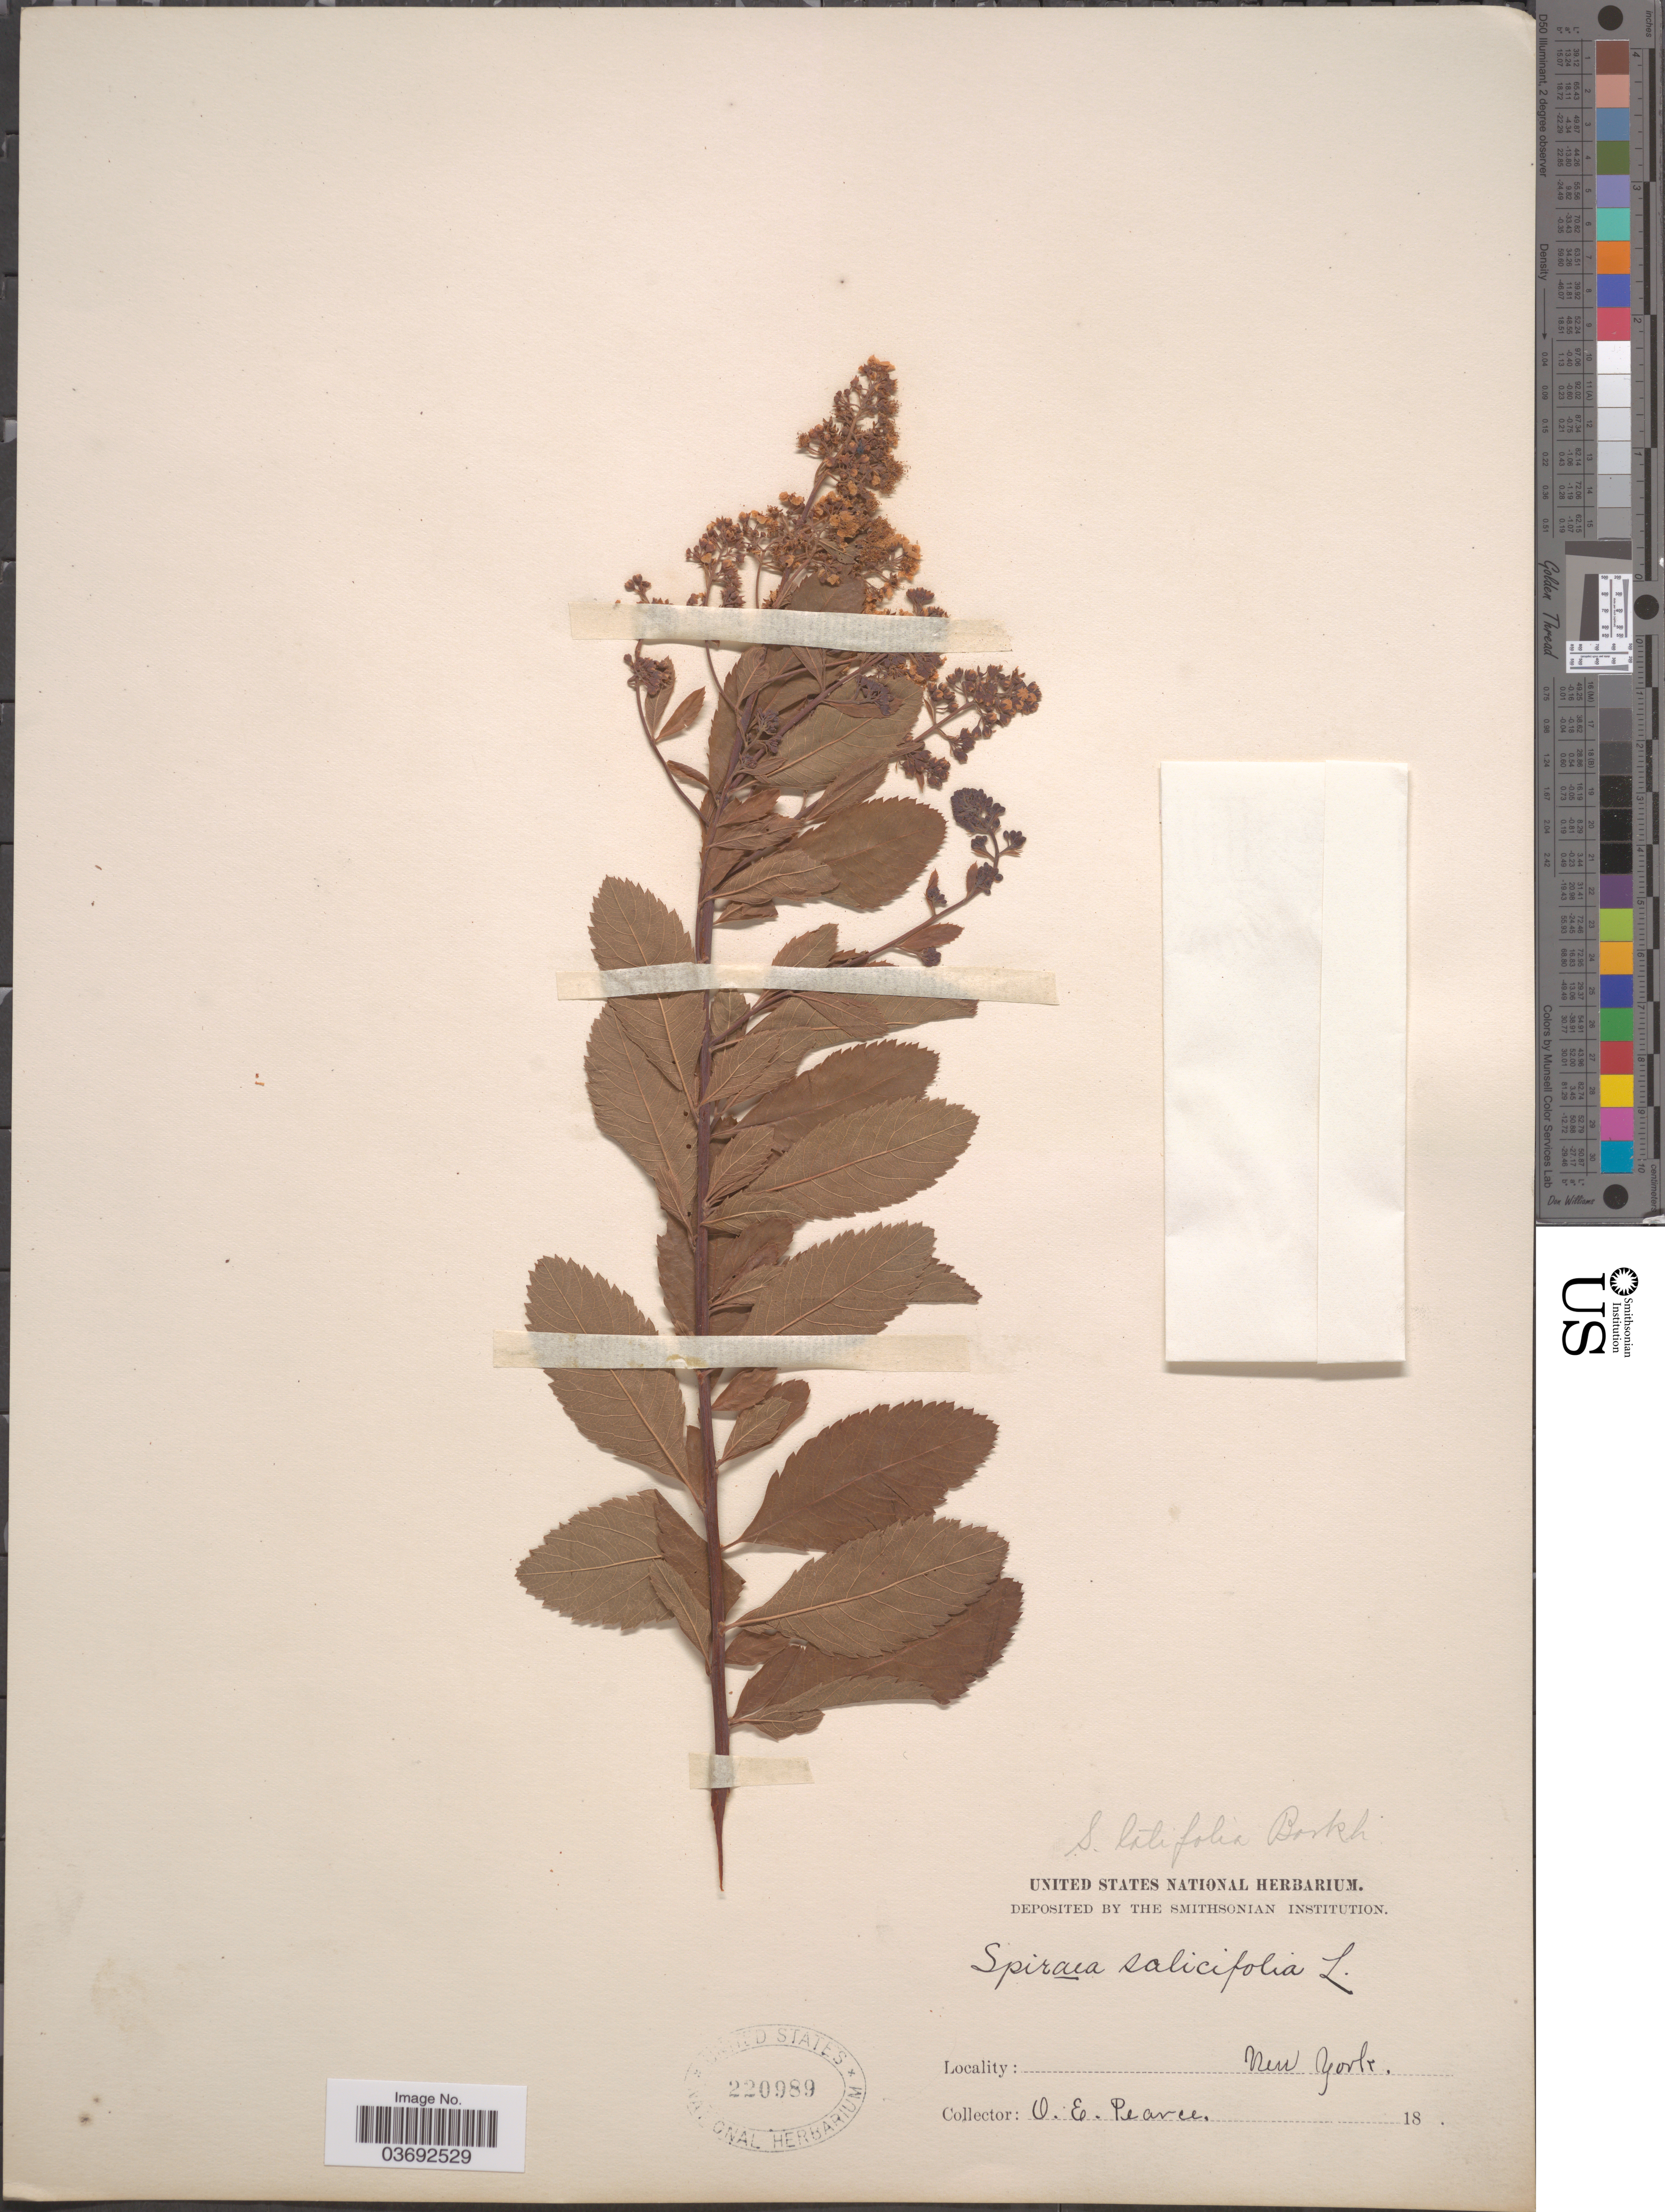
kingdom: Plantae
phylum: Tracheophyta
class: Magnoliopsida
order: Rosales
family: Rosaceae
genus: Spiraea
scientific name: Spiraea latifolia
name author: Borkh.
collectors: O. E. Pearce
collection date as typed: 18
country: United States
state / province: New York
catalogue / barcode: US 220989